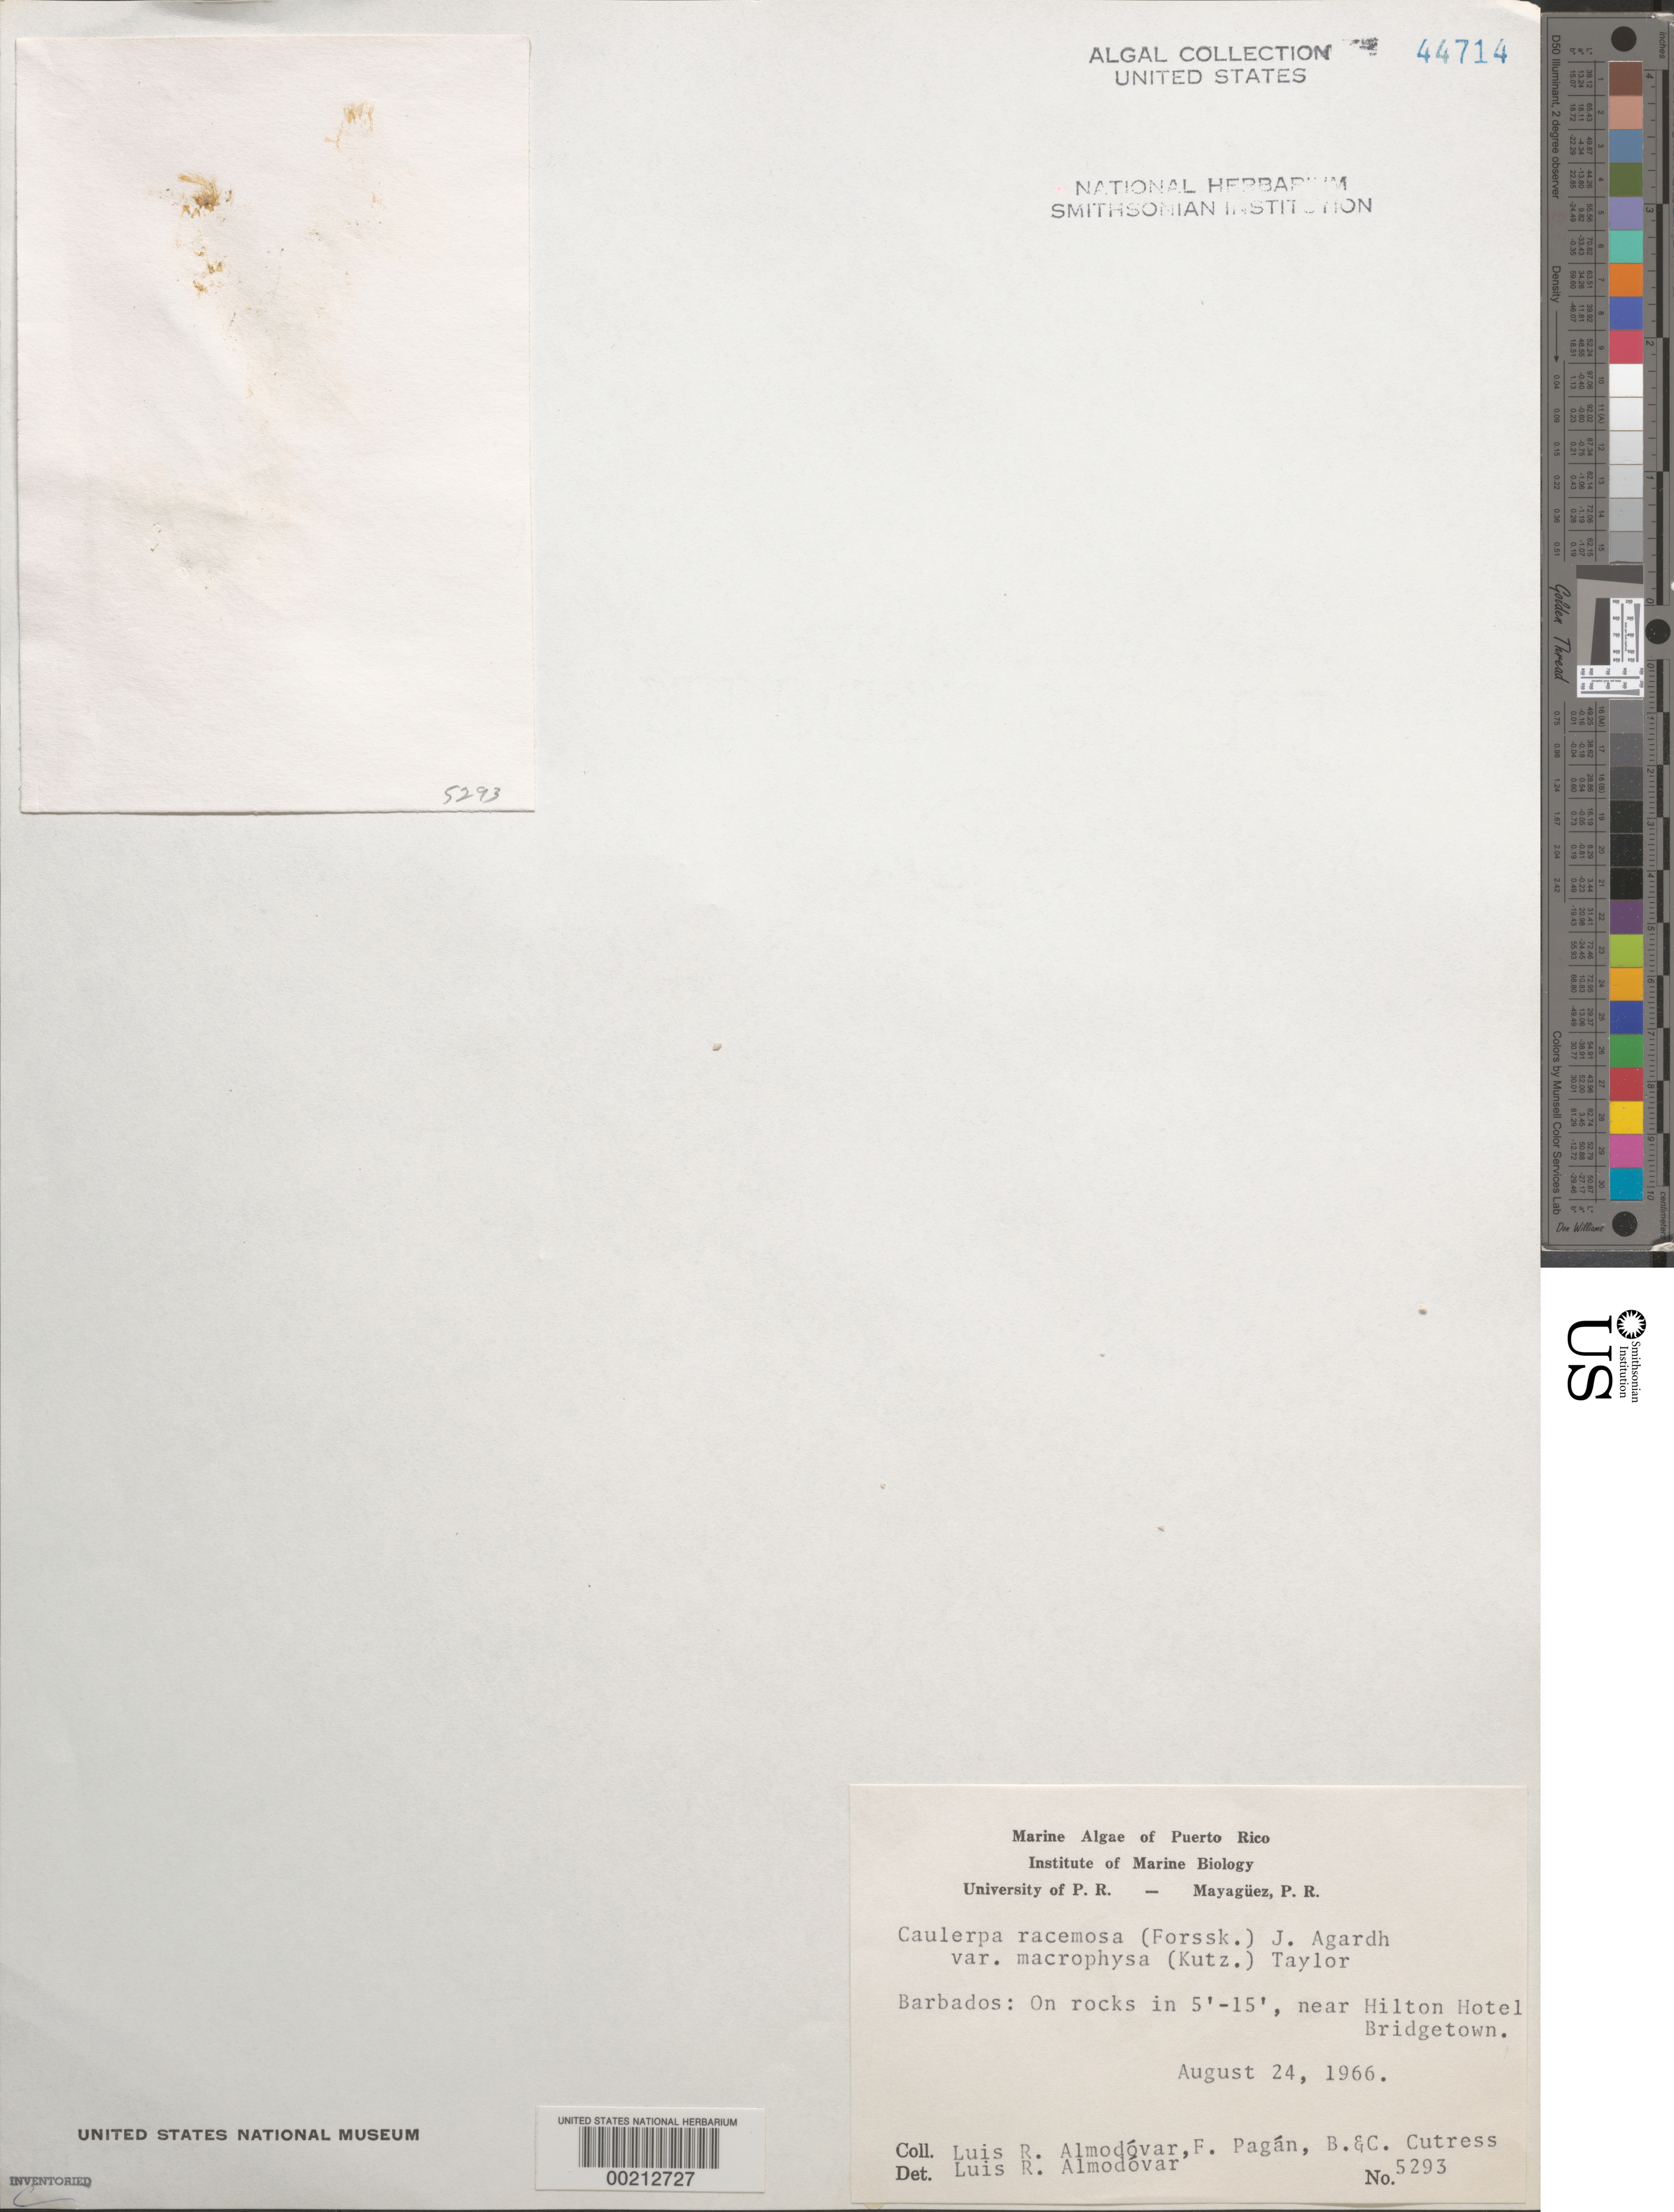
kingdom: Plantae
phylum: Chlorophyta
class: Ulvophyceae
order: Bryopsidales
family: Caulerpaceae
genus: Caulerpa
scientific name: Caulerpa racemosa var. macrophysa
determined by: Almodovar, L. R.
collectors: L. Almodovar, F. Pagan, B. Cutress & C. Cutress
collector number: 5293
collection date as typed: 24 Aug 1966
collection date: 1966-08-24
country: Barbados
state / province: Saint Michael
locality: Bridgetown, near Hilton Hotel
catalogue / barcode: US 44714